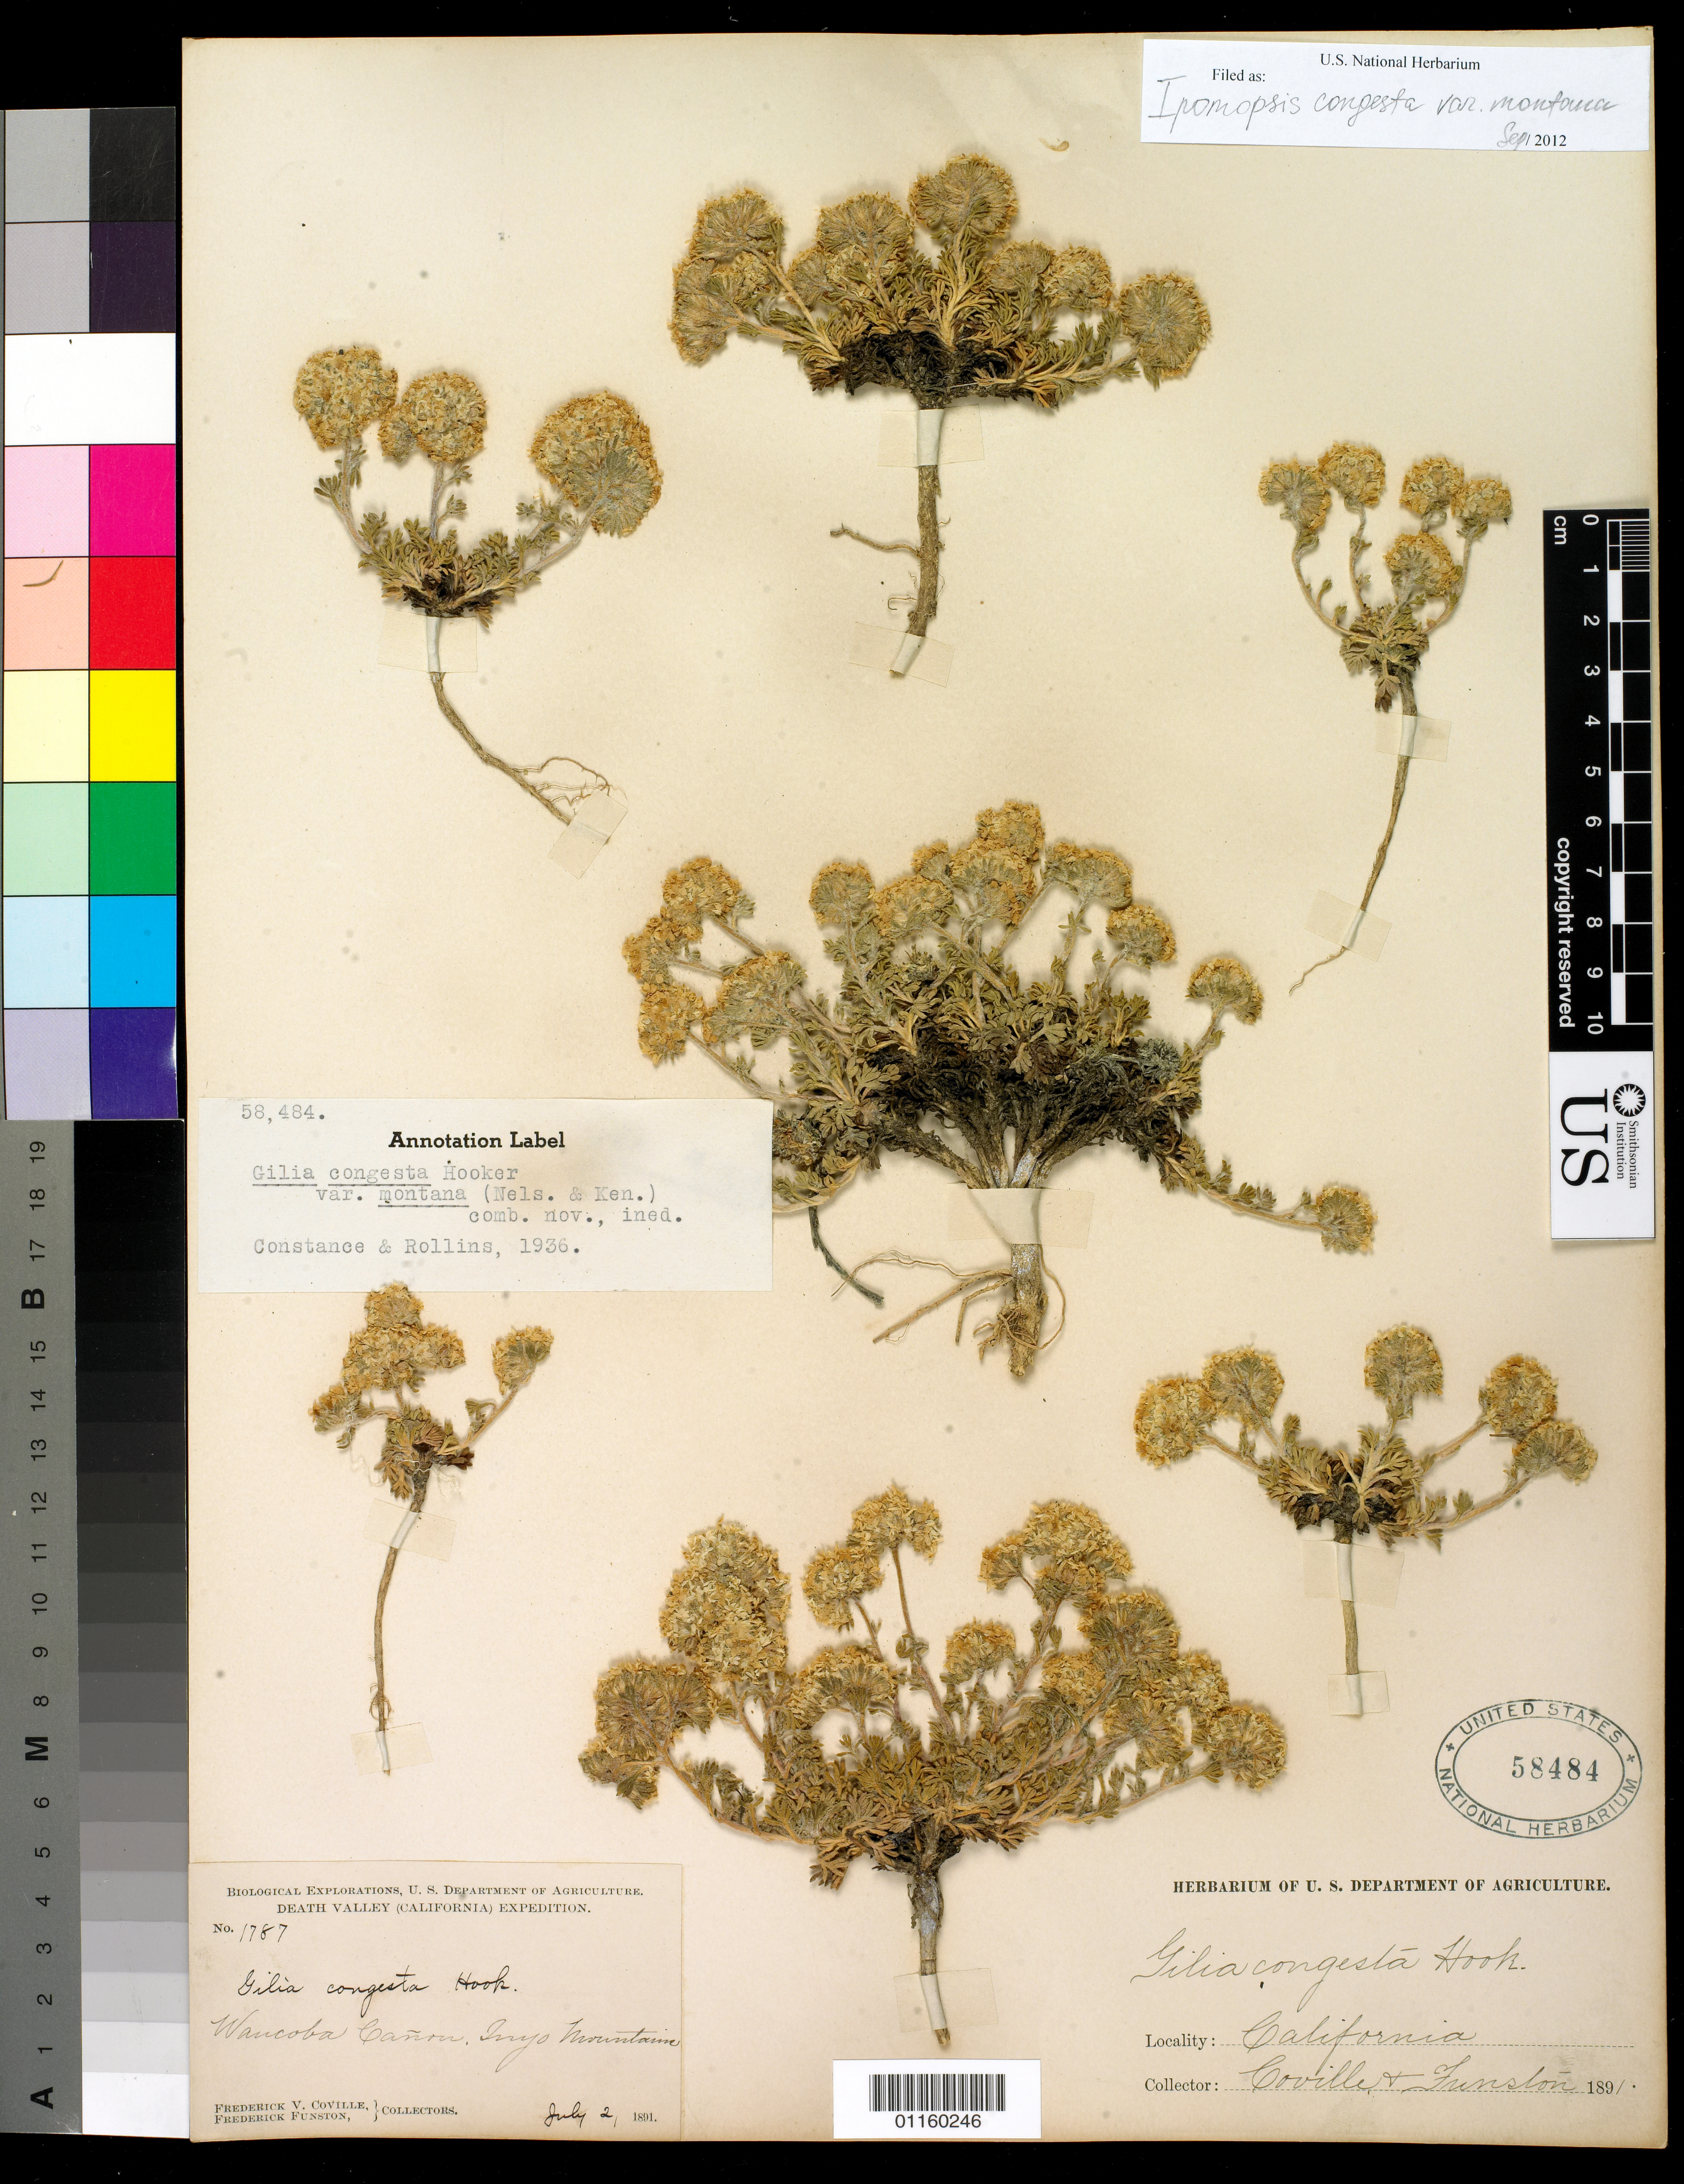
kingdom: Plantae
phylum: Tracheophyta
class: Magnoliopsida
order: Ericales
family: Polemoniaceae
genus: Ipomopsis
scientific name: Ipomopsis congesta var. montana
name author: (Constance & Rollins) Reveal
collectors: F. V. Coville & F. Funston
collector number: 1787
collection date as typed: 2 Jul 1891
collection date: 1891-07-02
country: United States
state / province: California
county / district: Inyo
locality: Waucoba Canyon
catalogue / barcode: US 58484